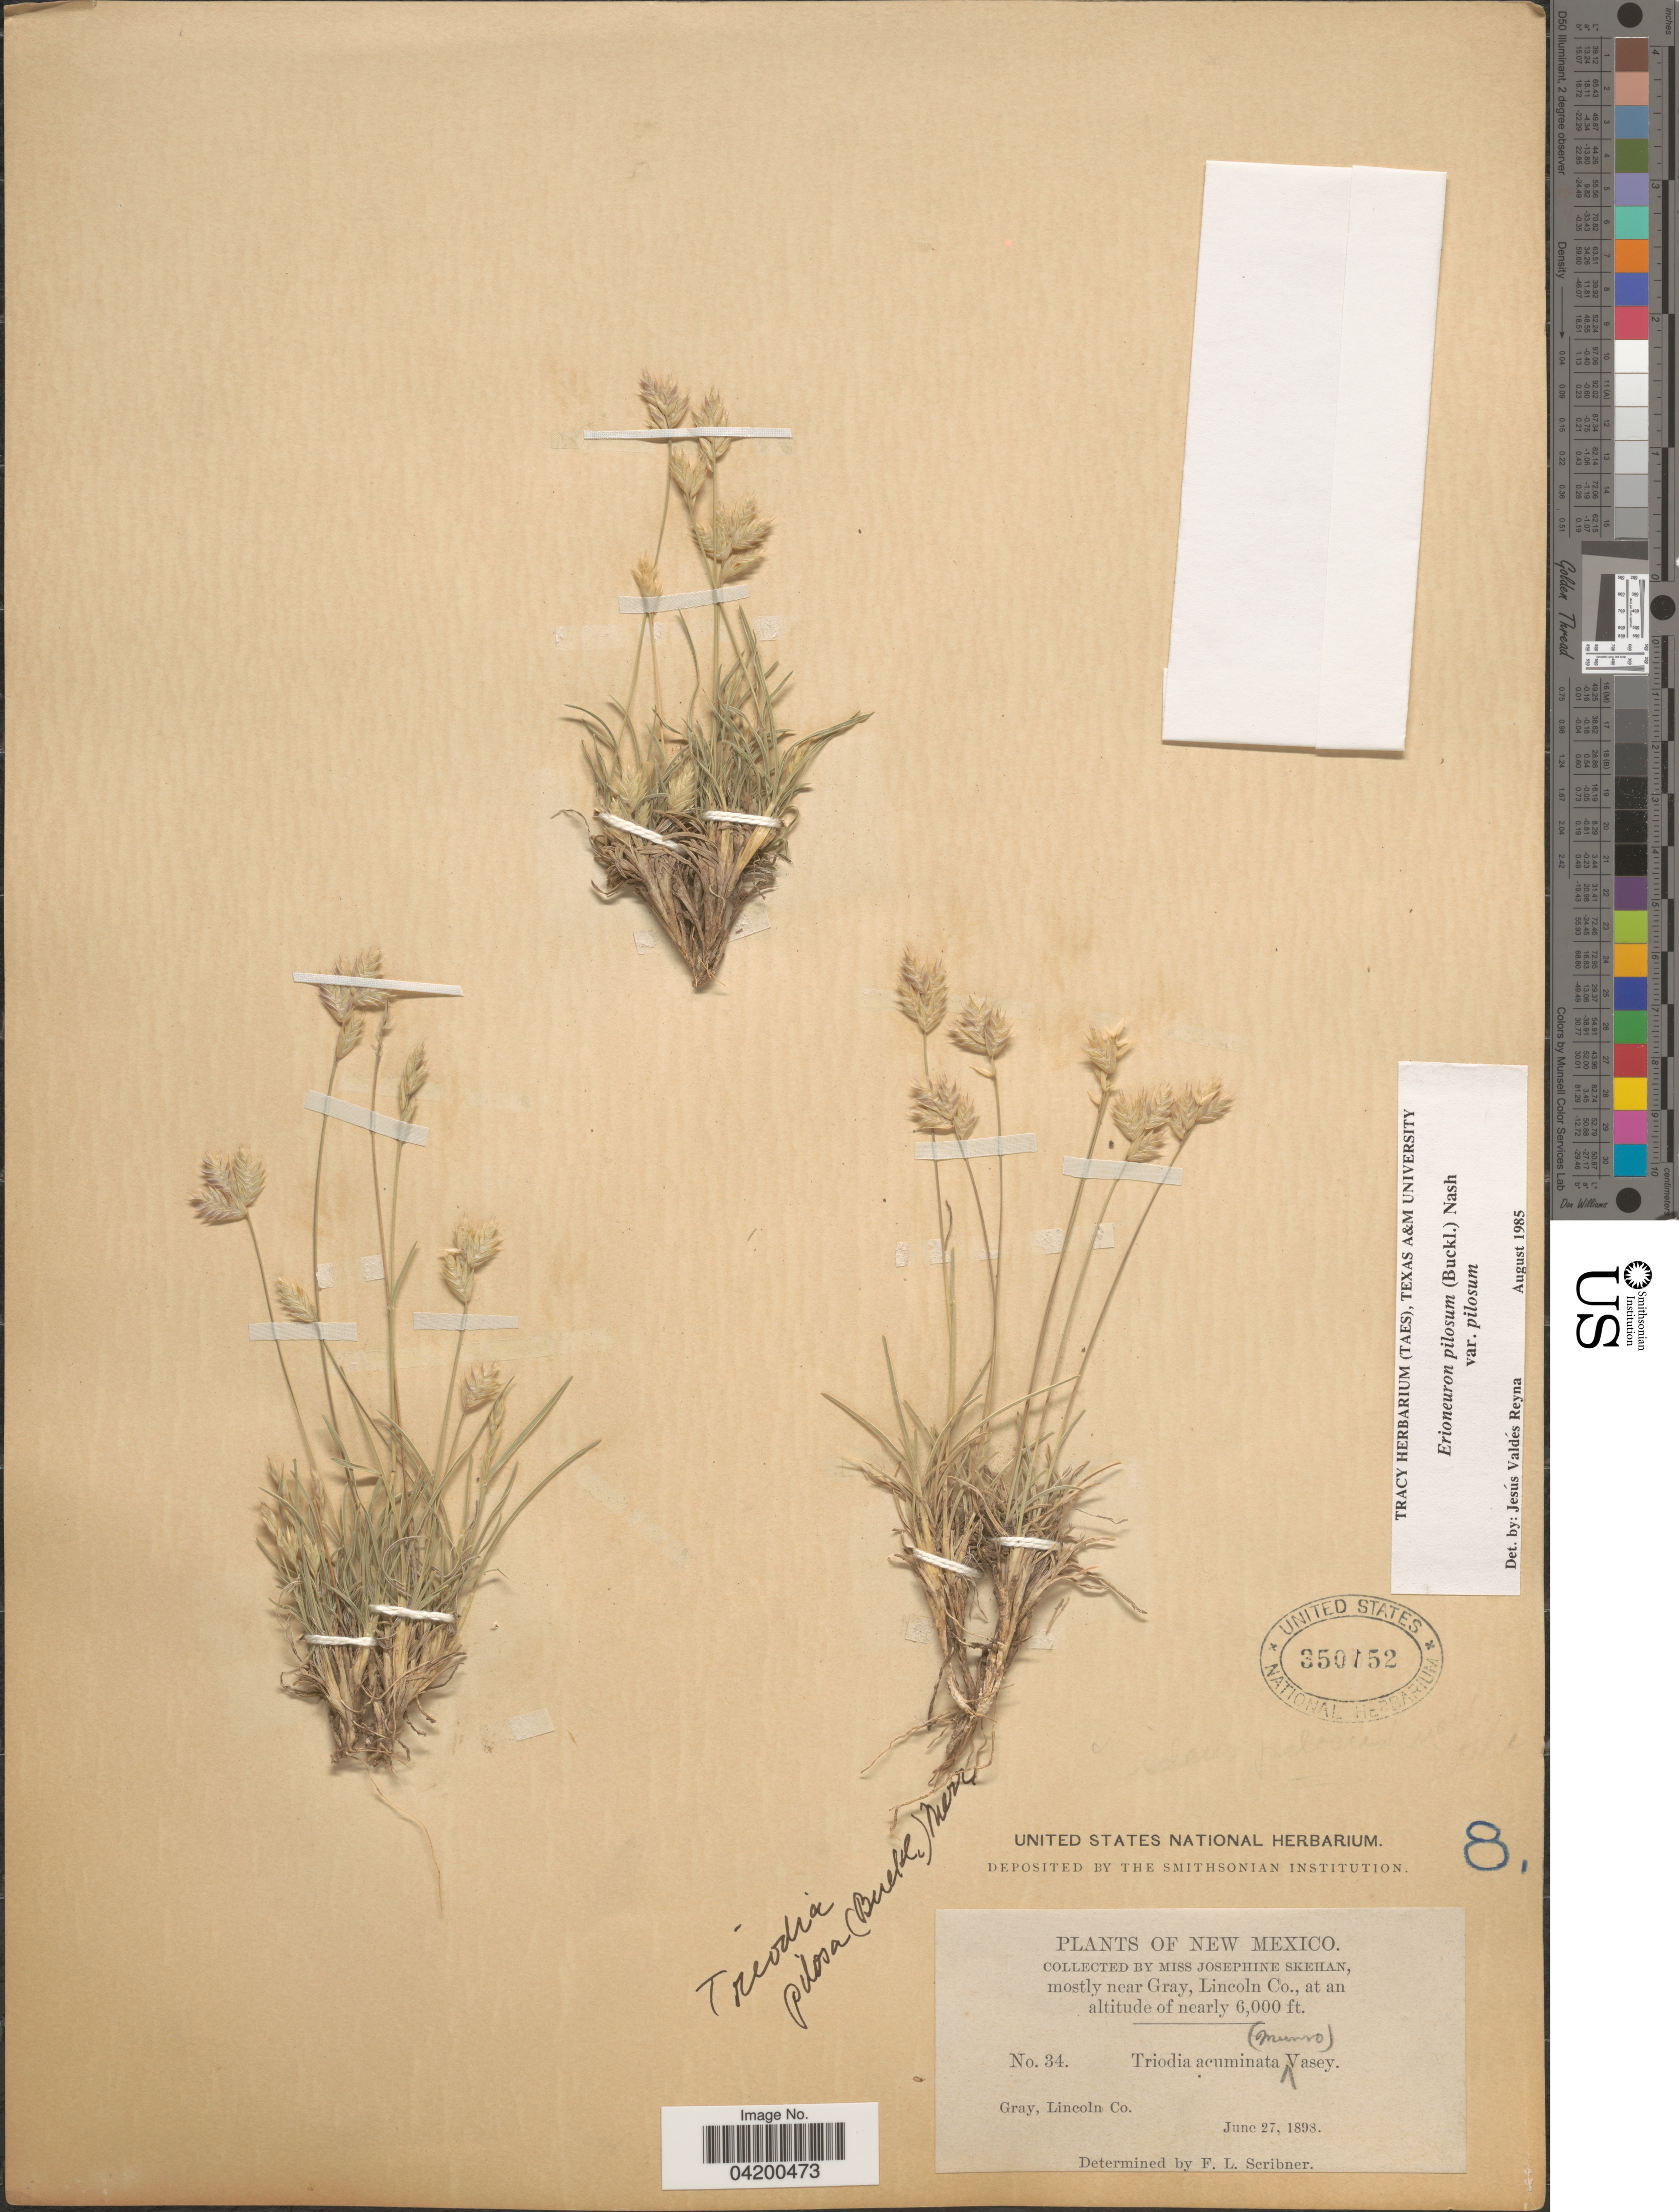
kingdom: Plantae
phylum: Tracheophyta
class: Liliopsida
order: Poales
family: Poaceae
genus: Erioneuron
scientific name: Erioneuron pilosum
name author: (Buckley) Nash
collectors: J. Skehan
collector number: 34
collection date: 1898-06-27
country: United States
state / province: New Mexico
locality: Gray, Lincoln Co.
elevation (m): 1829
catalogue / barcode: US 350152